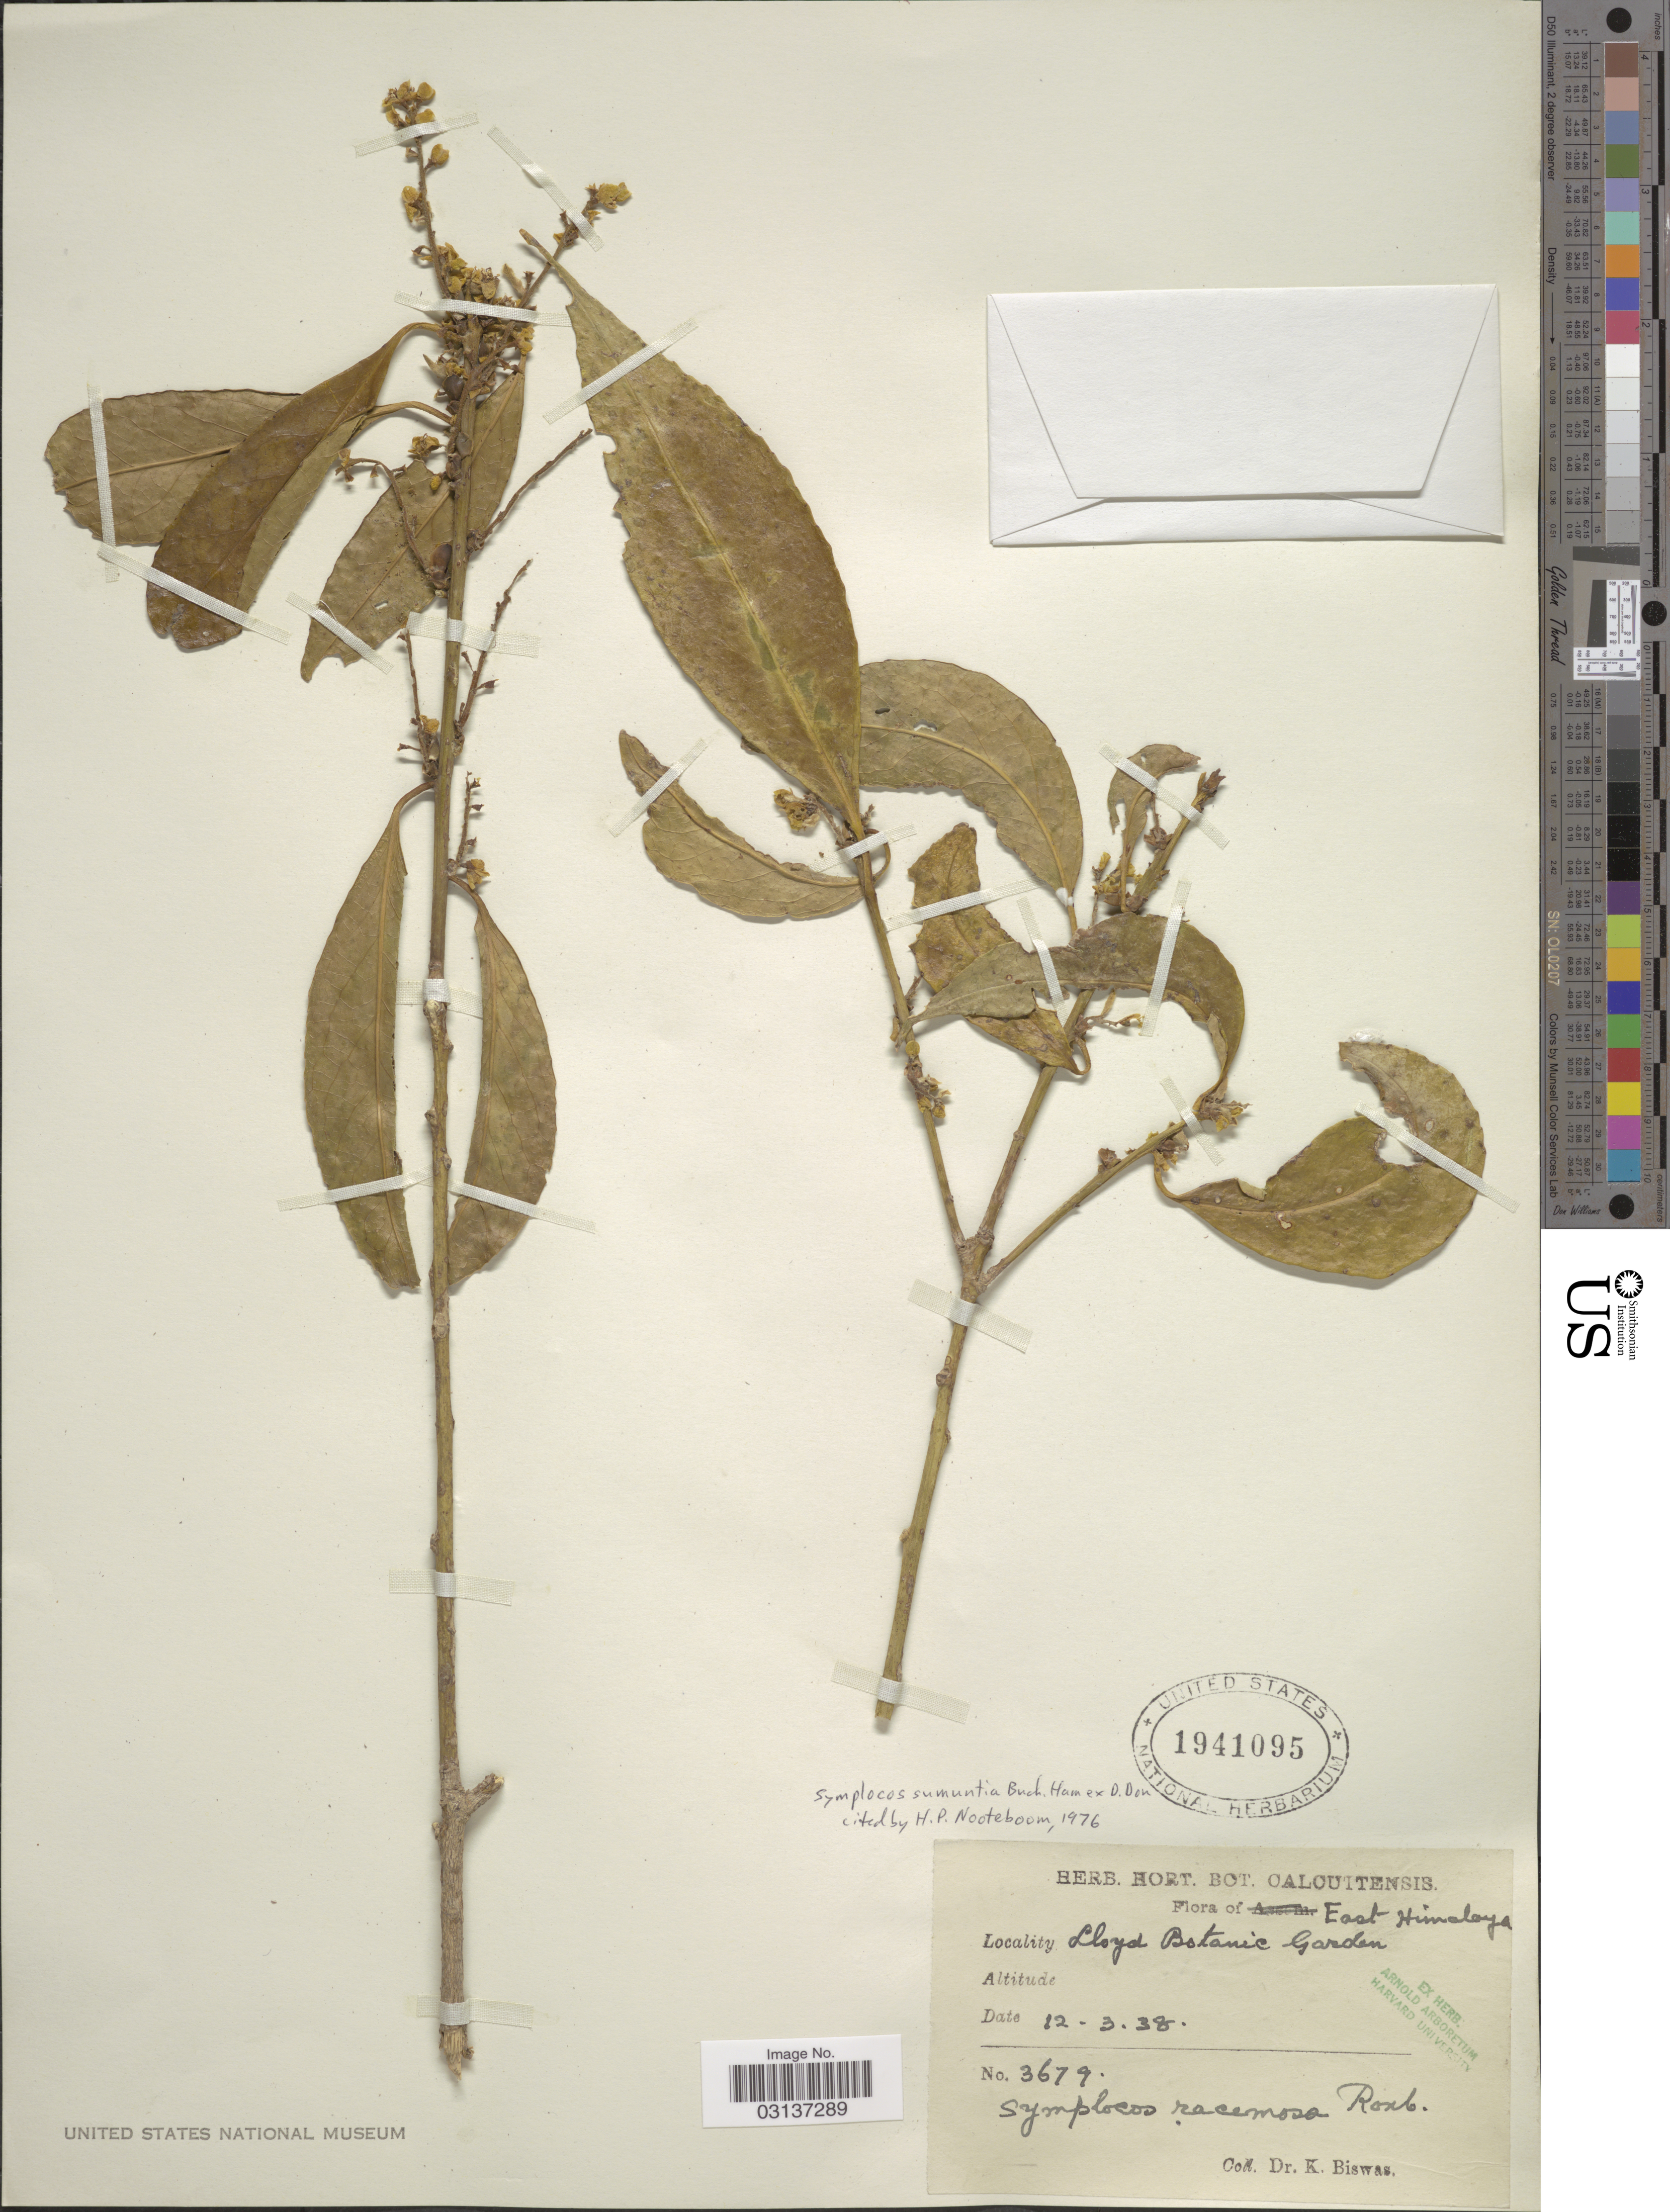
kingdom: Plantae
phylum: Tracheophyta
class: Magnoliopsida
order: Ericales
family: Symplocaceae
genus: Symplocos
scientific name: Symplocos sumuntia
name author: Buch.-Ham. ex D. Don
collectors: K. Biswas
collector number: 3679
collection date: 1938-03-12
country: India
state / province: West Bengal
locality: East Himalaya. Lloyd Botanic Garden.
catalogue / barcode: US 1941095